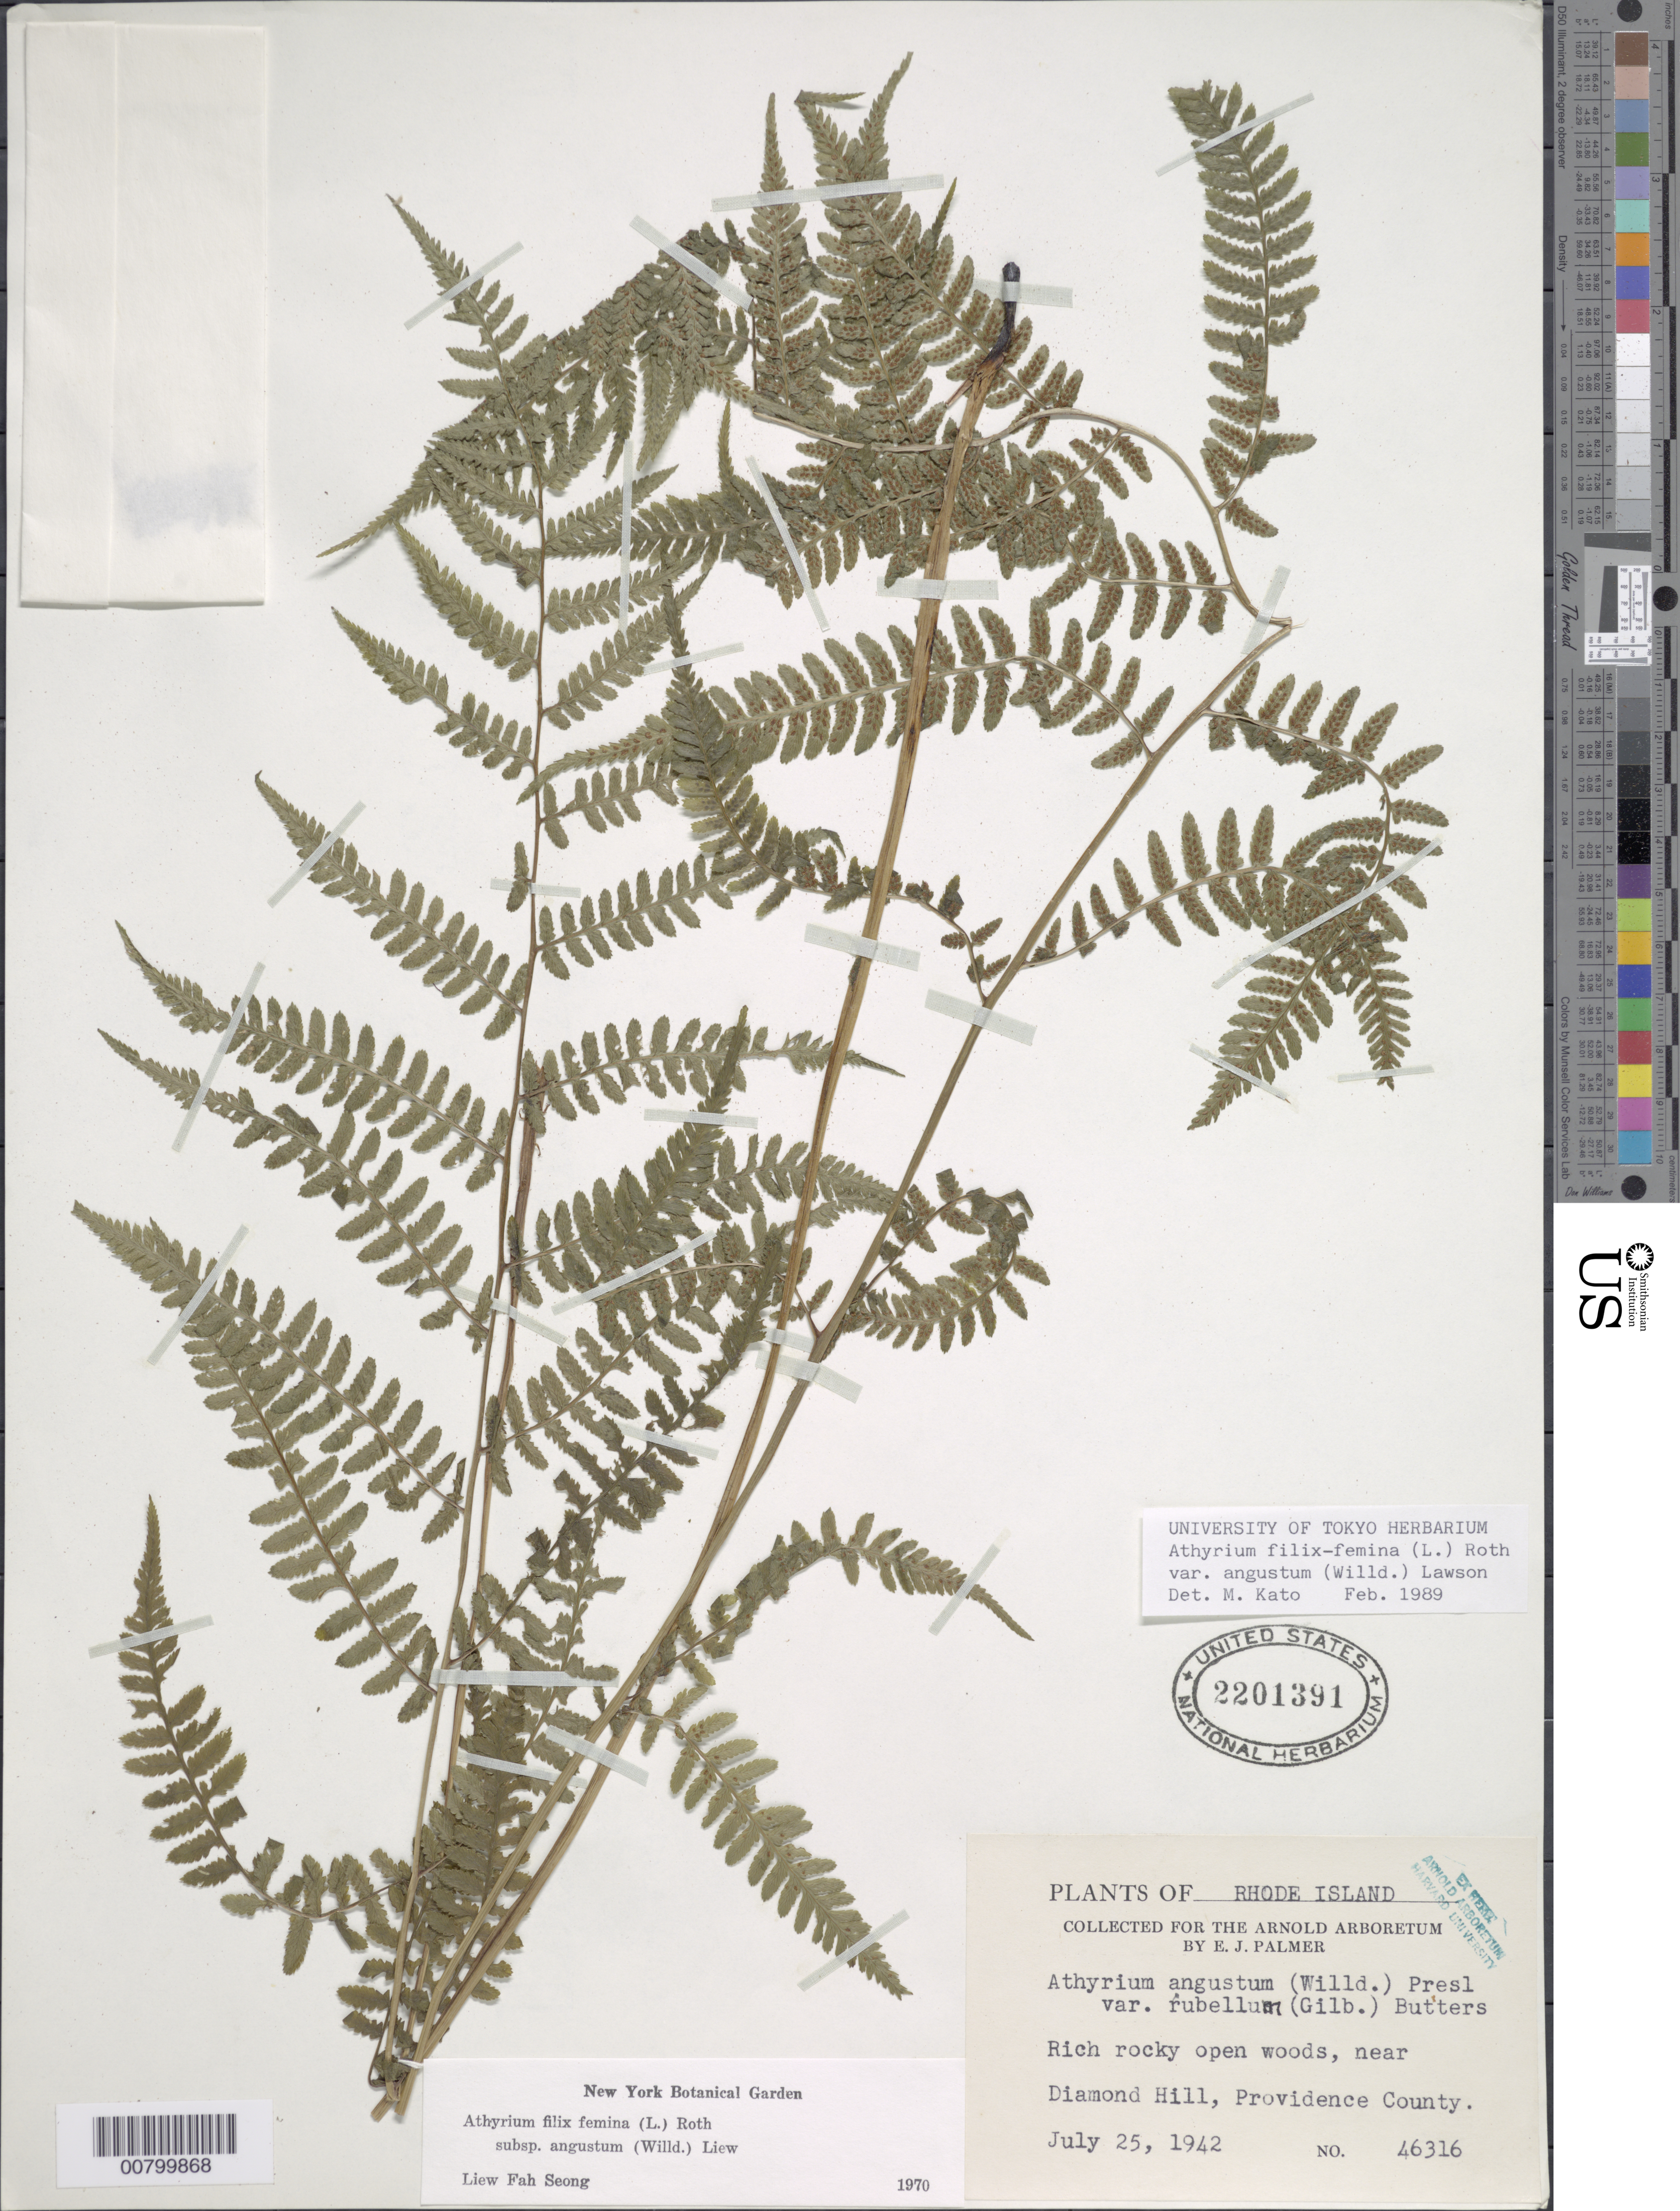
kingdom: Plantae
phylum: Tracheophyta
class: Polypodiopsida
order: Polypodiales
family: Athyriaceae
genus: Athyrium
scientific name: Athyrium filix-femina subsp. angustatum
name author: (Willd.) R.T. Clausen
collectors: E. J. Palmer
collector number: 46316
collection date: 1942-07-25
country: United States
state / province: Rhode Island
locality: Diamond Hill, Provindence County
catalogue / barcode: US 2201391